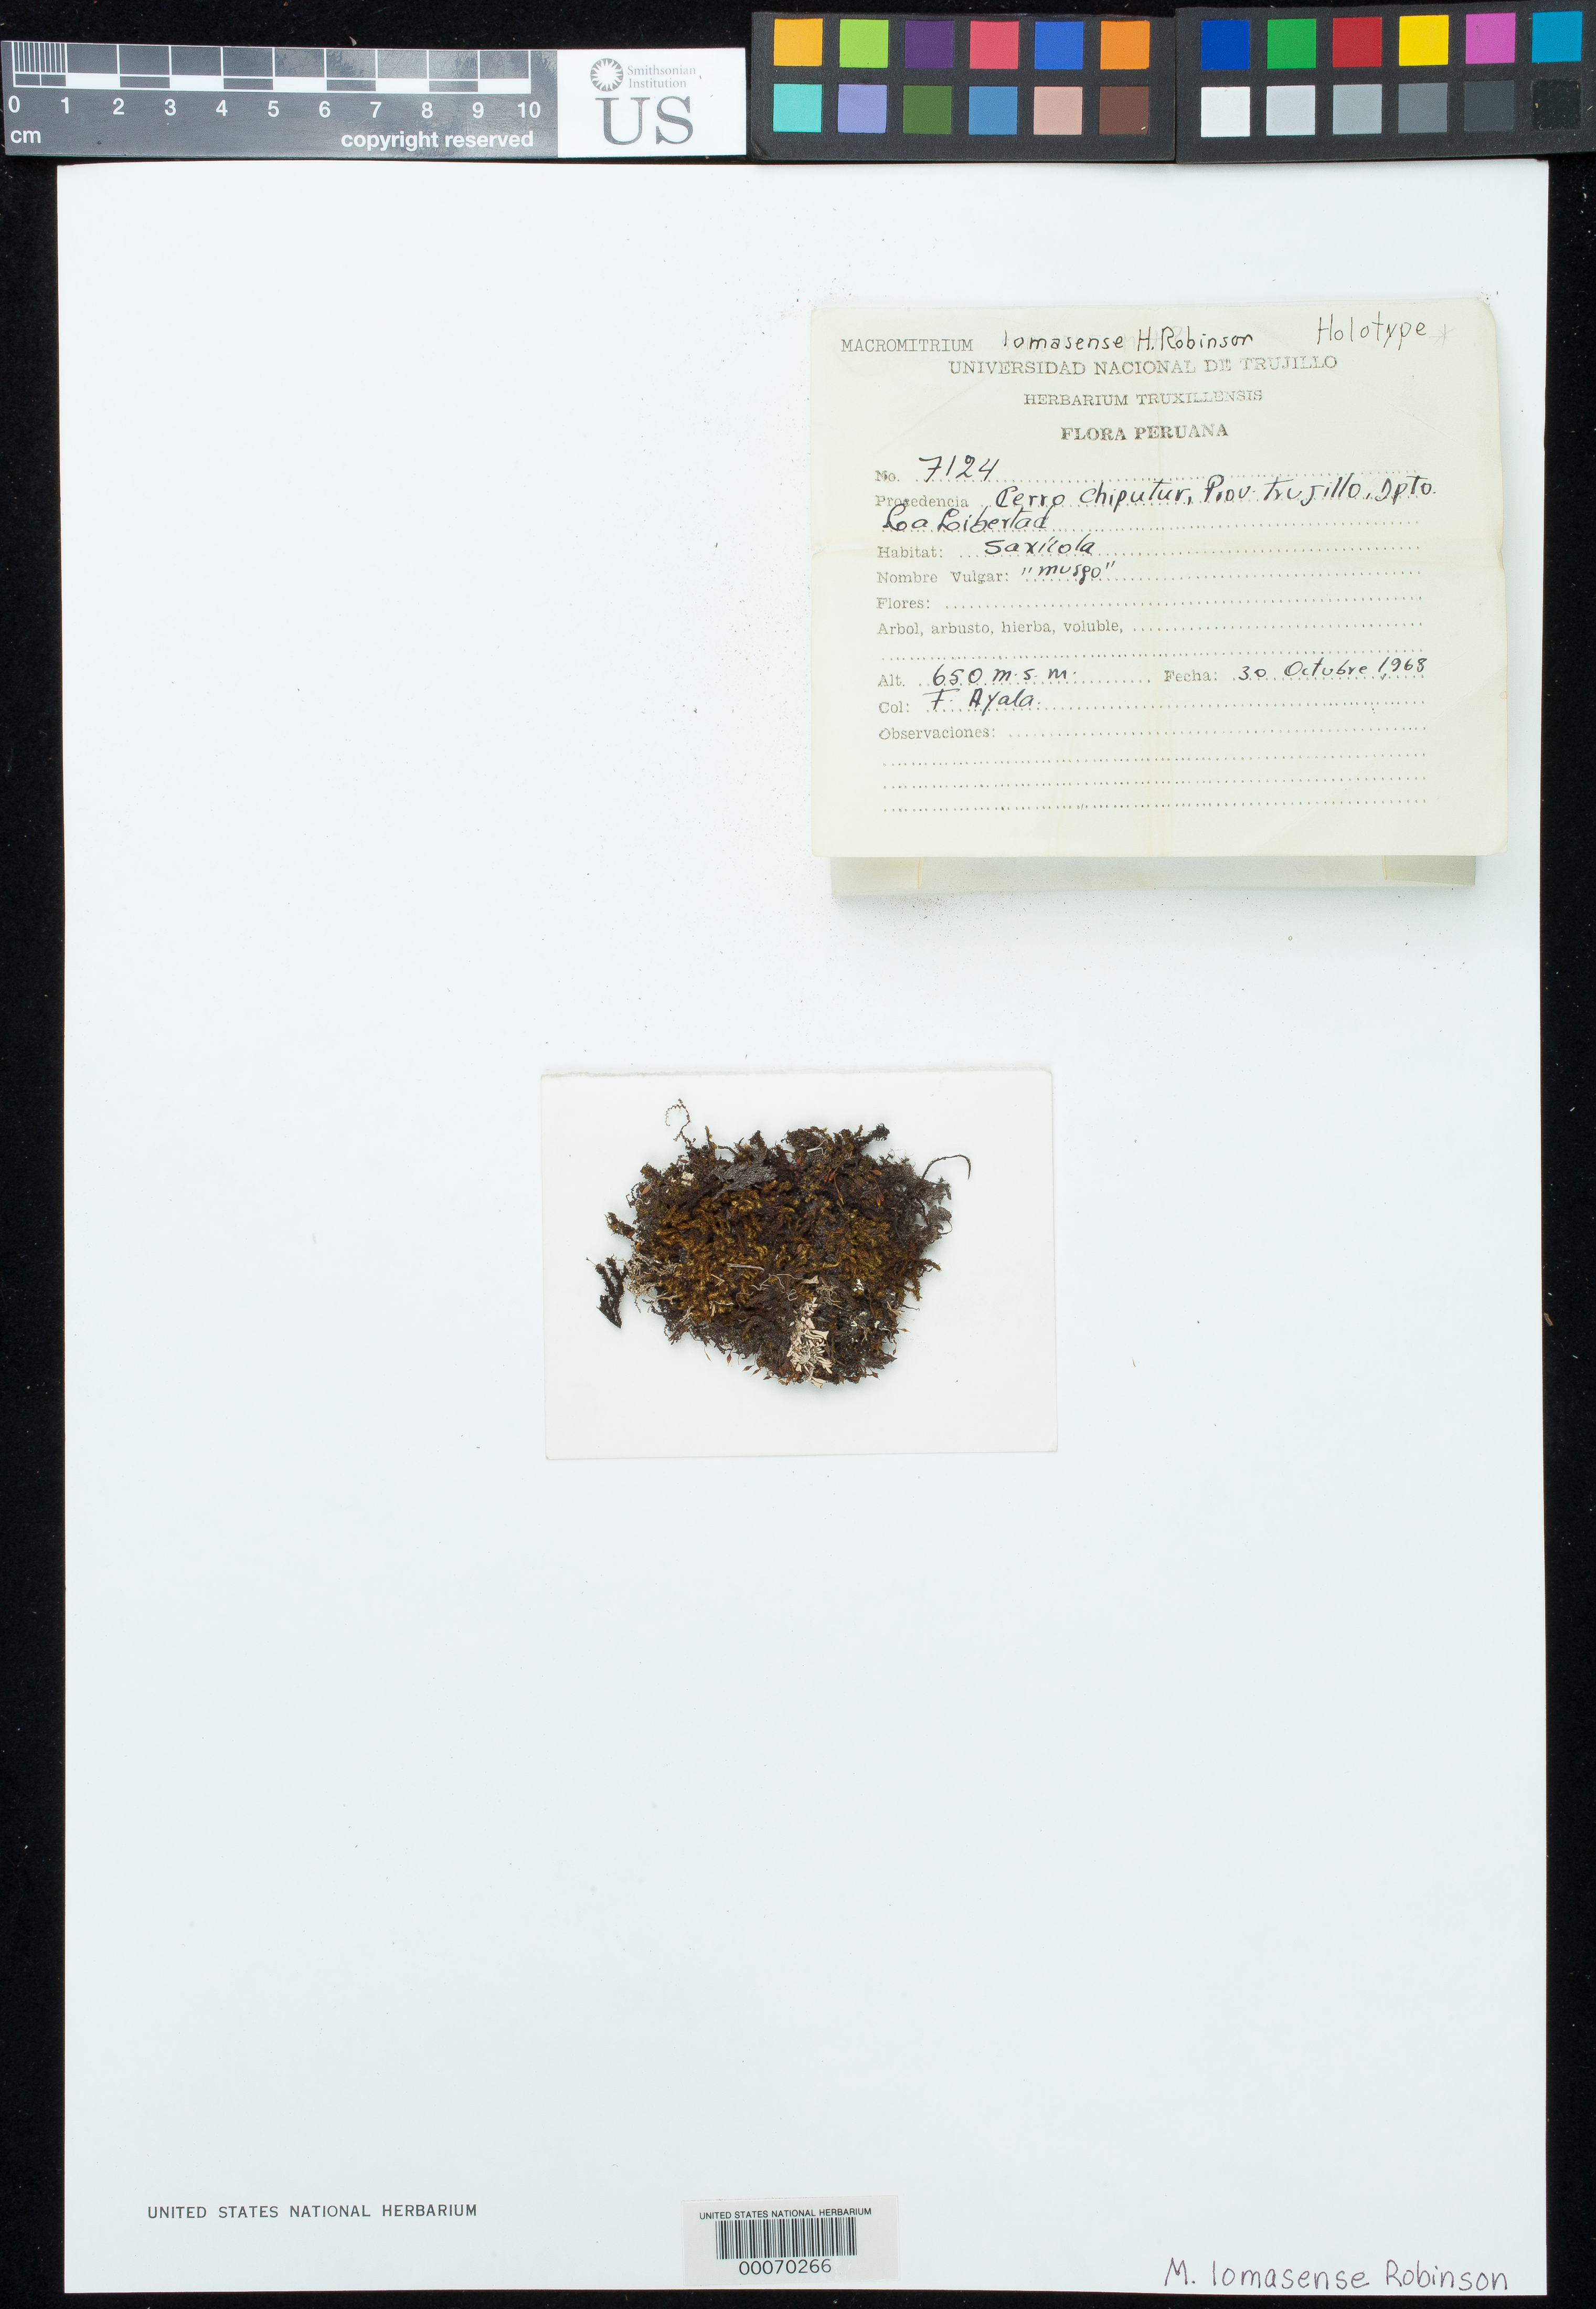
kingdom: Plantae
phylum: Bryophyta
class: Bryopsida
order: Orthotrichales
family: Orthotrichaceae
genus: Macromitrium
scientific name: Macromitrium lomasense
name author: H. Rob.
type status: Holotype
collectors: F. Ayala F.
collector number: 7124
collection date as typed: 30 Oct 1968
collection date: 1968-10-30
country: Peru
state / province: La Libertad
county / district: Trujillo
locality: Cerro Chiputur.